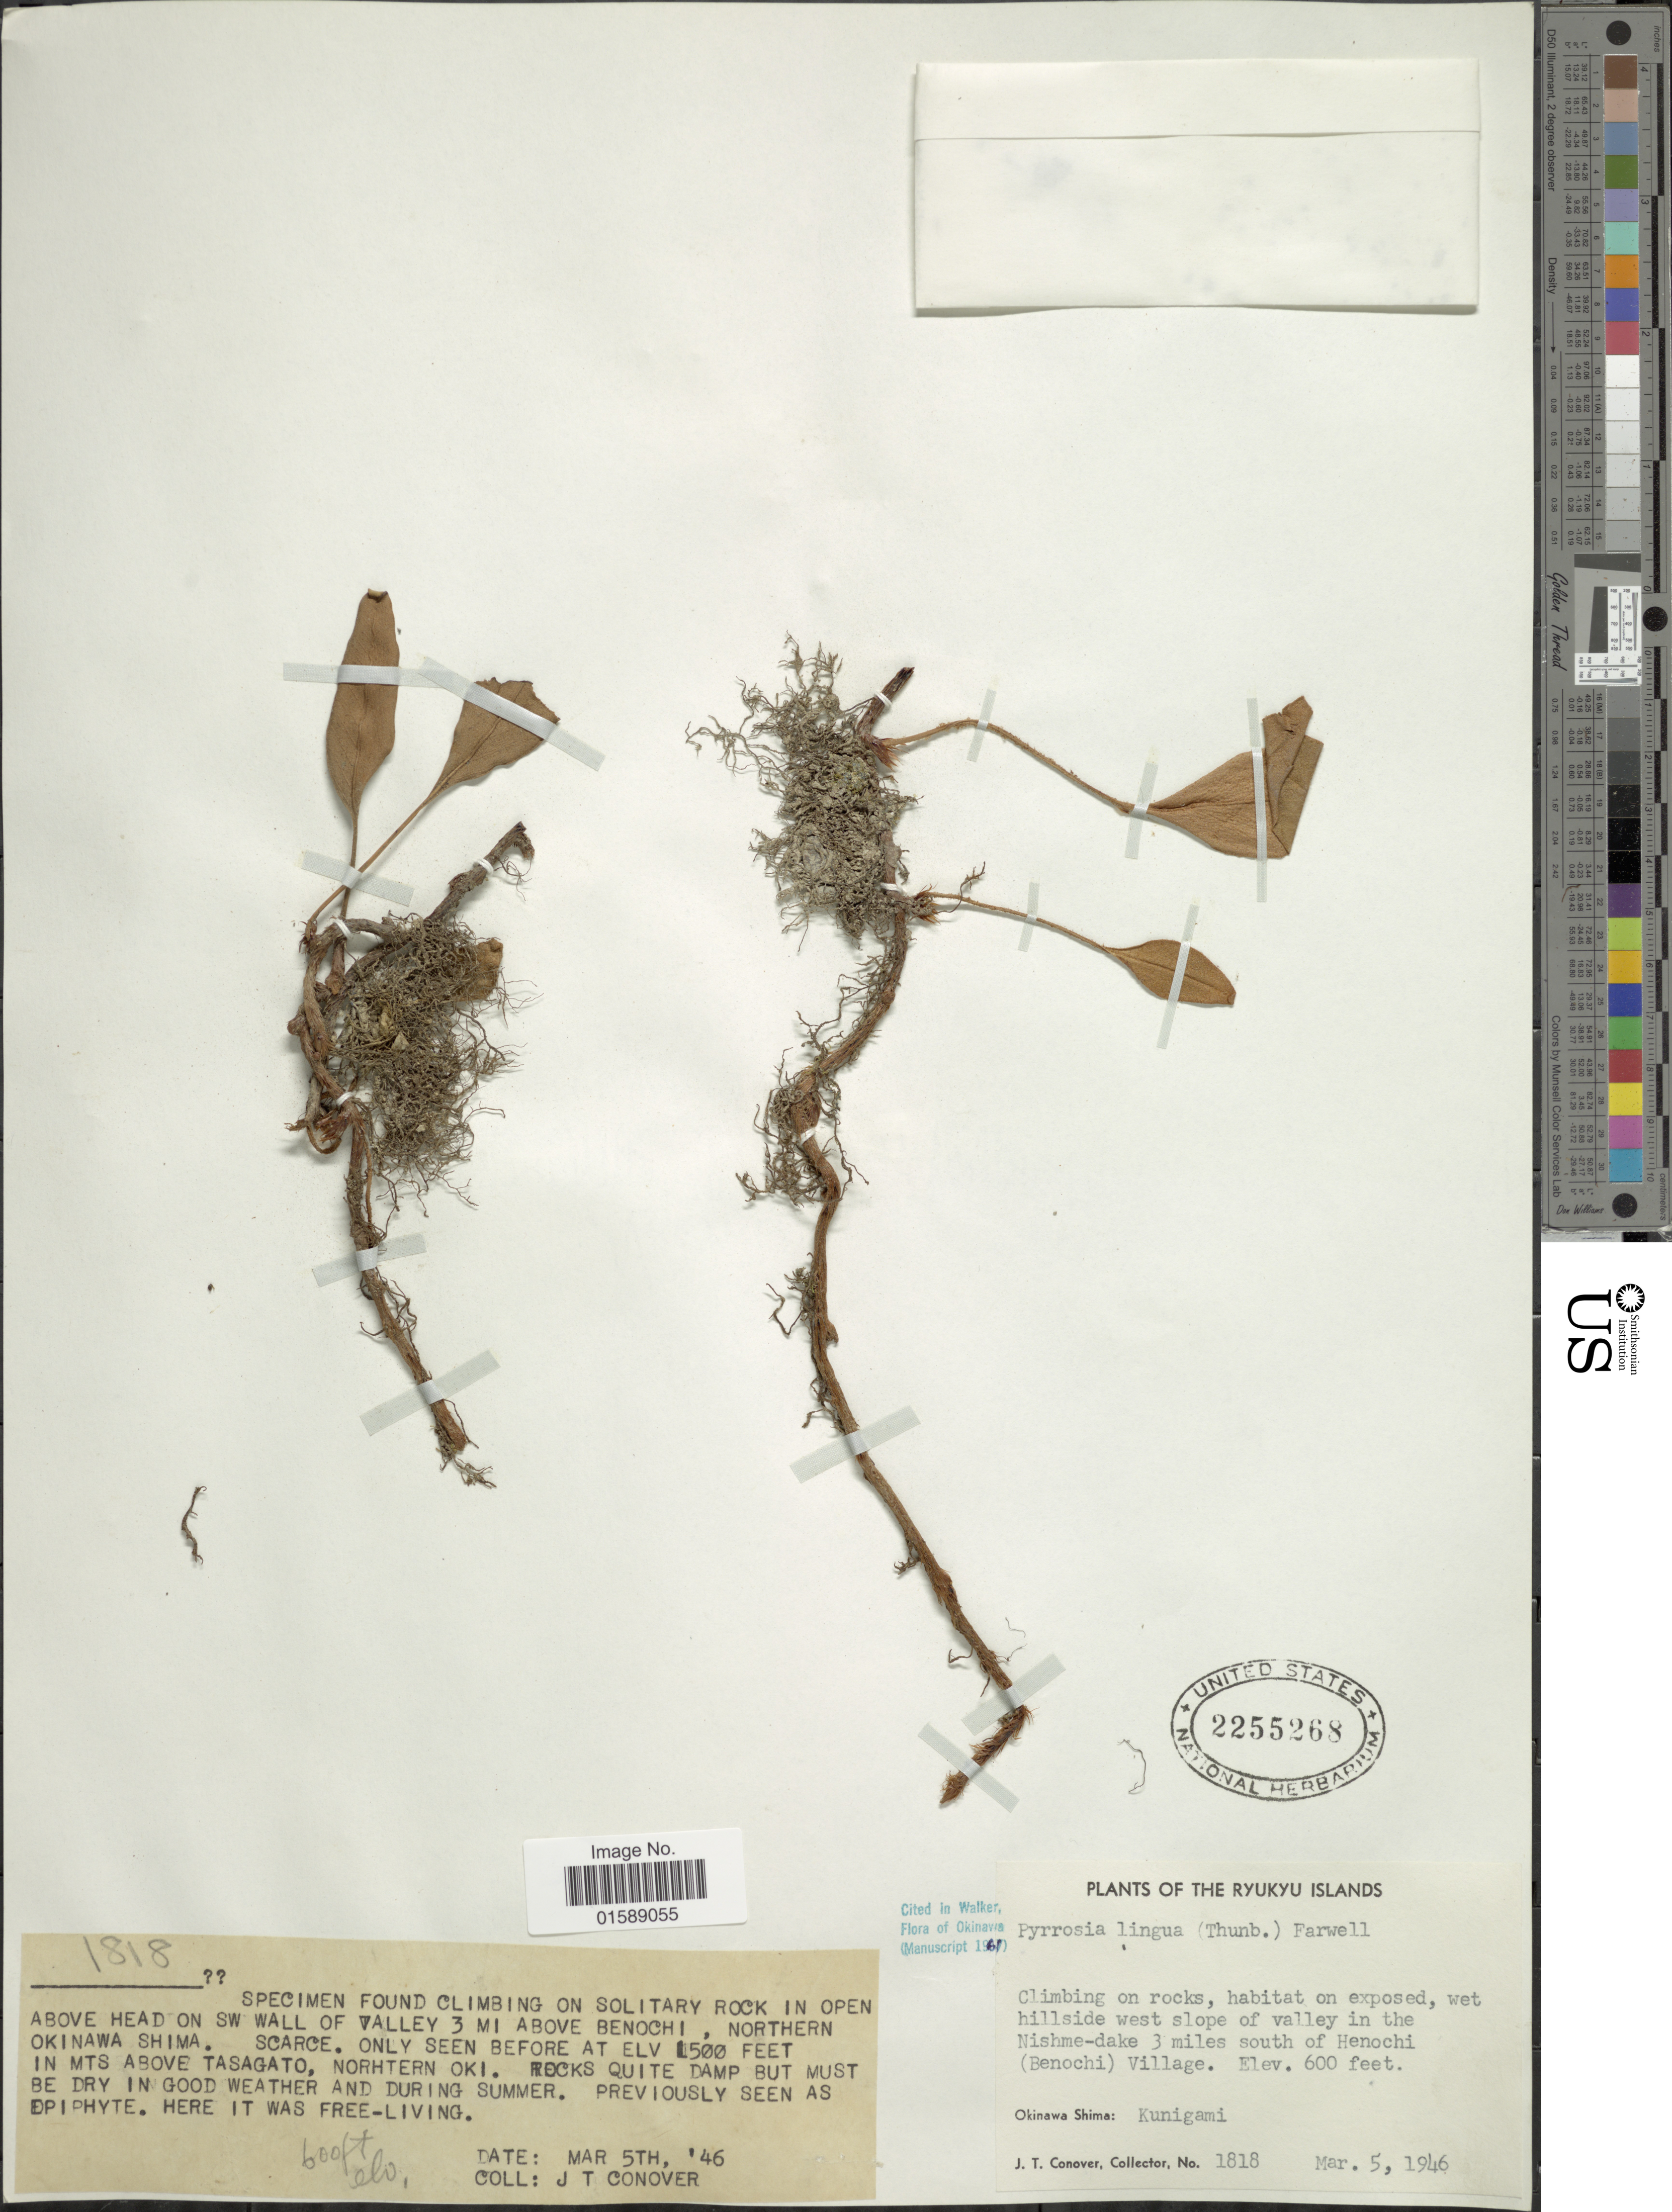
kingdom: Plantae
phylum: Tracheophyta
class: Polypodiopsida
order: Polypodiales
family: Polypodiaceae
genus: Pyrrosia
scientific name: Pyrrosia lingua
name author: (Thurb.) Farw.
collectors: J. T. Conover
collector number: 1818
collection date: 1946-03-05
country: Japan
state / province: Okinawa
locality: Ryukyu Islands. Wet hillside west slope of valley in the Nishme-dake 3 miles south of Henochi (Benochi) Village. Okinawa Shima: Kunigami. Northern in Mts above Tasagato, Northern Oki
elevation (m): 183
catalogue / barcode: US 2255268